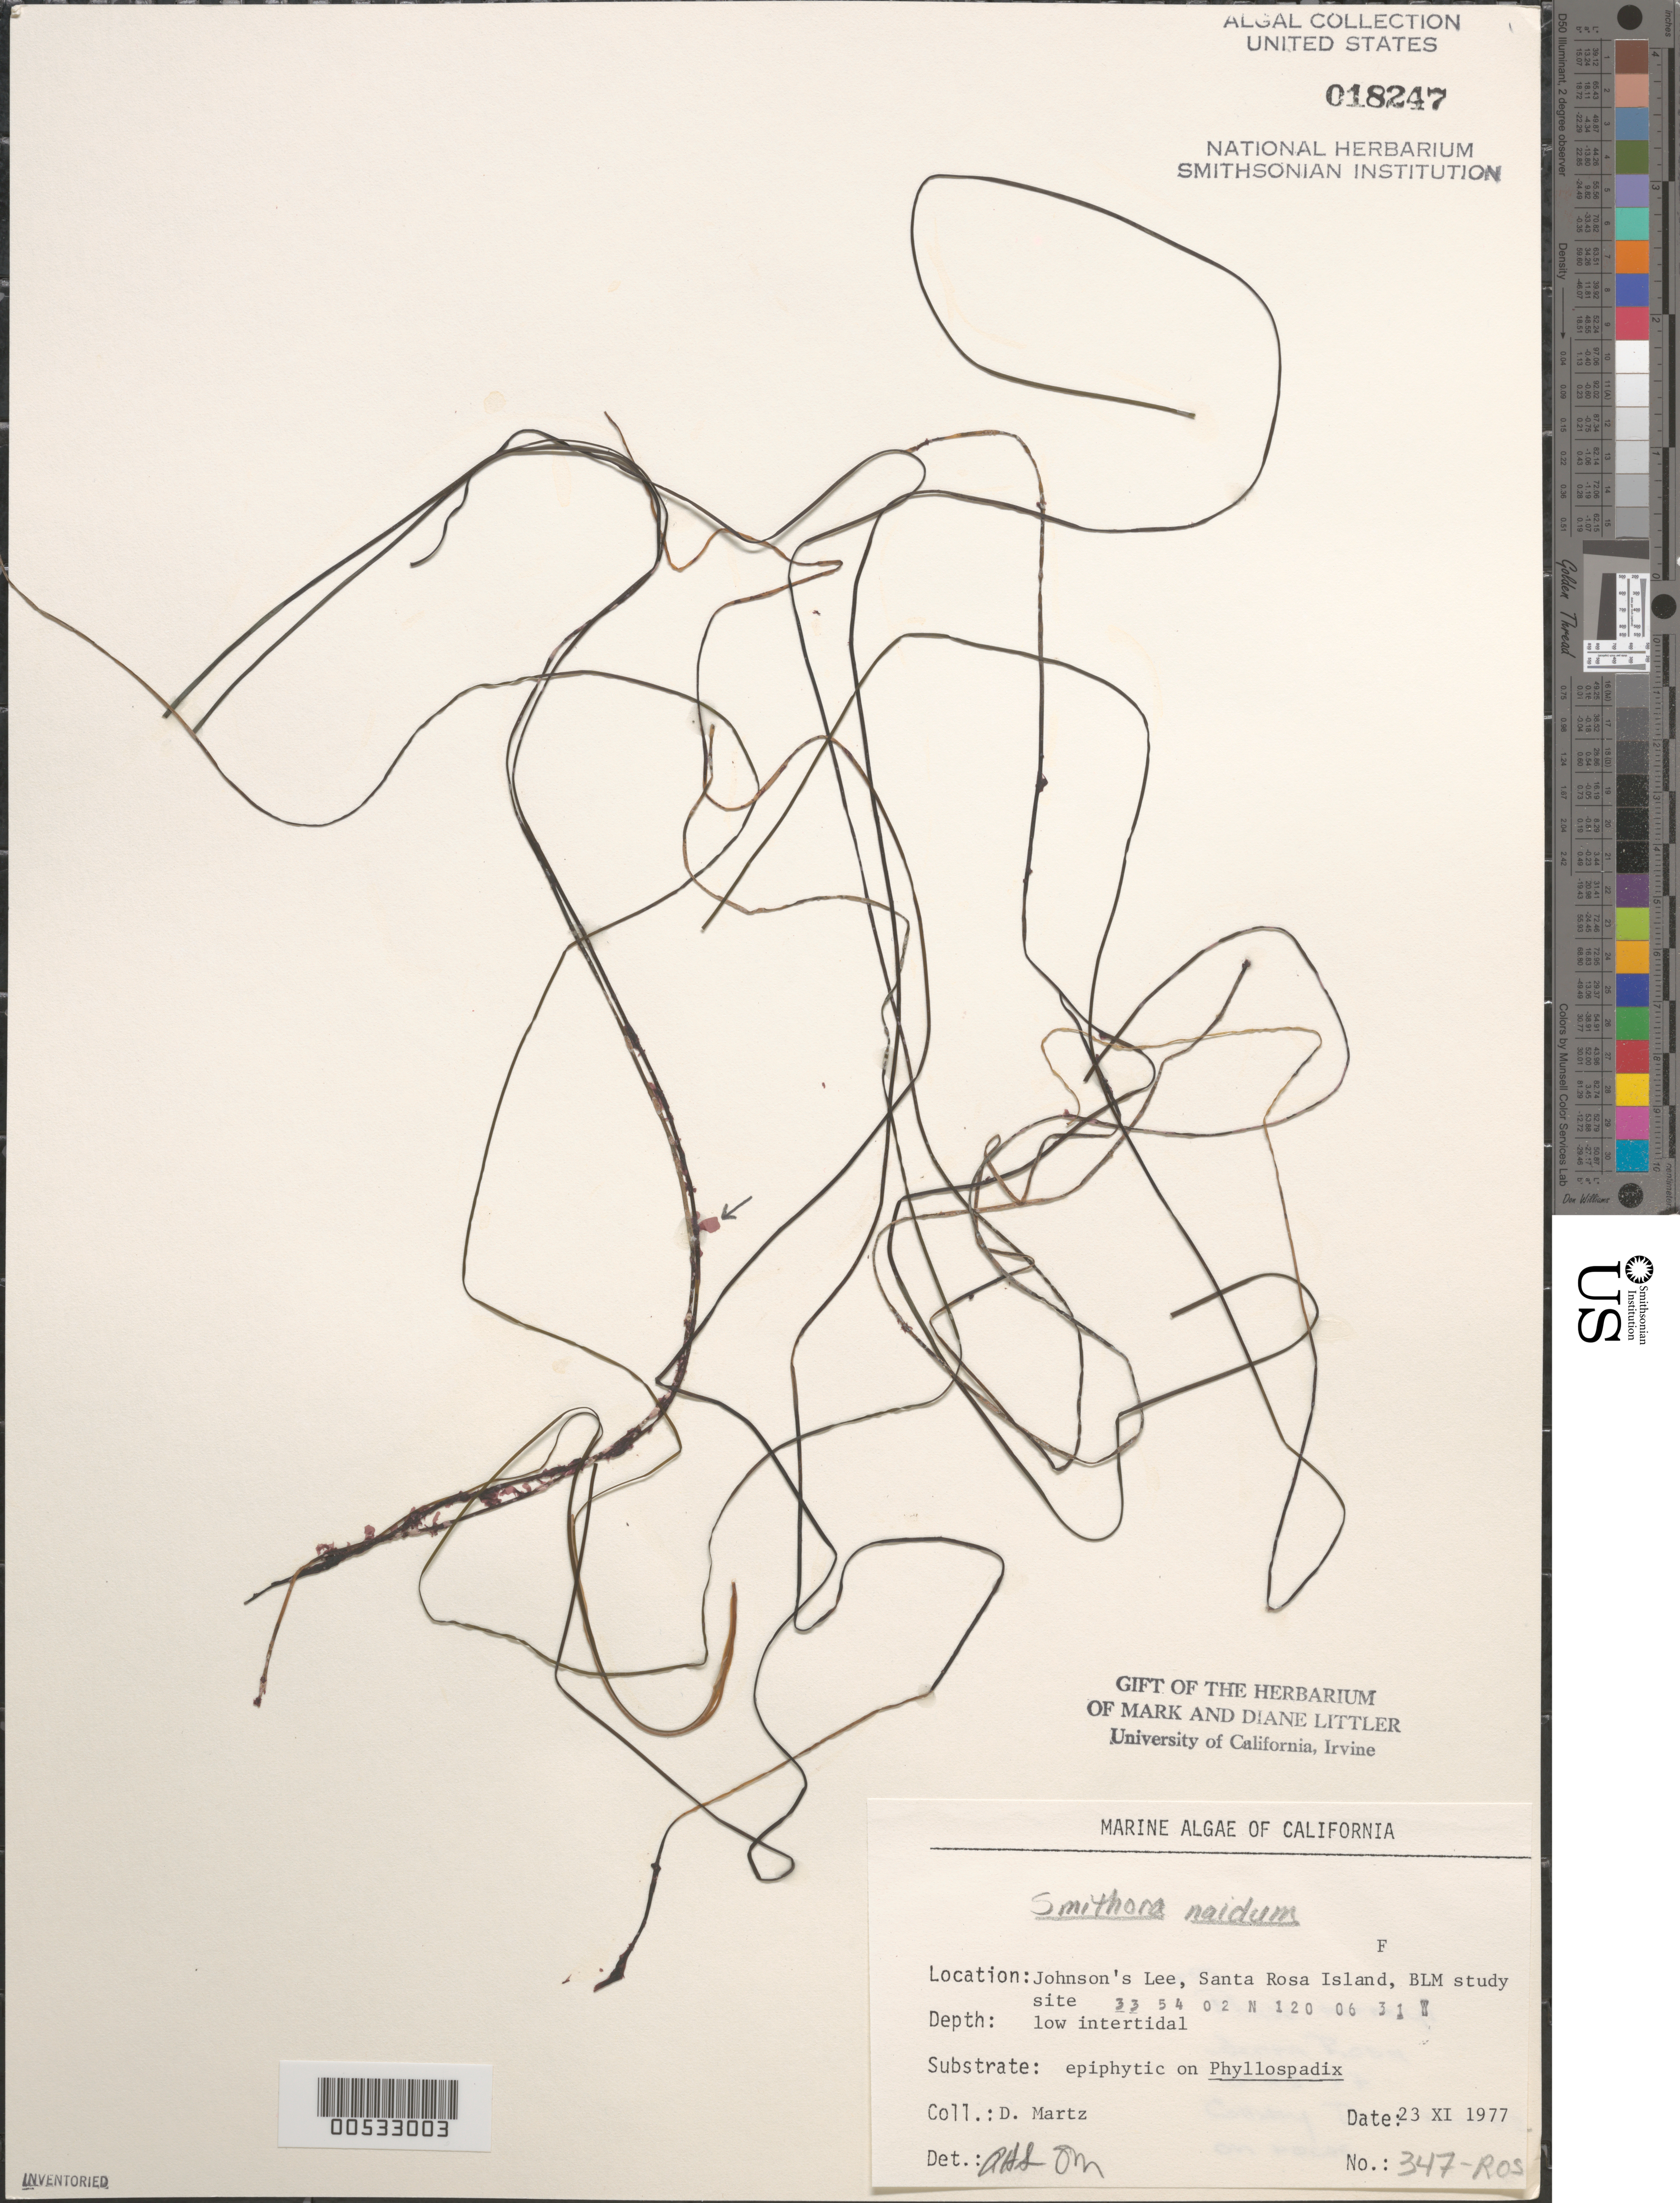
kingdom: Plantae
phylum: Rhodophyta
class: Compsopogonophyceae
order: Erythropeltidales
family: Erythrotrichiaceae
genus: Smithora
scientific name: Smithora naiadum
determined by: Sims, Robert H.; Murray, S. N.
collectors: D. Martz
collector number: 347-ros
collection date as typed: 23 Nov 1977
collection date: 1977-11-23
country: United States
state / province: California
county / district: Santa Barbara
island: Santa Rosa Island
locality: Johnson's Lee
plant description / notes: BLM-SOCALBIGHT Rocky Intertidal Survey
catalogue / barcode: US 18247